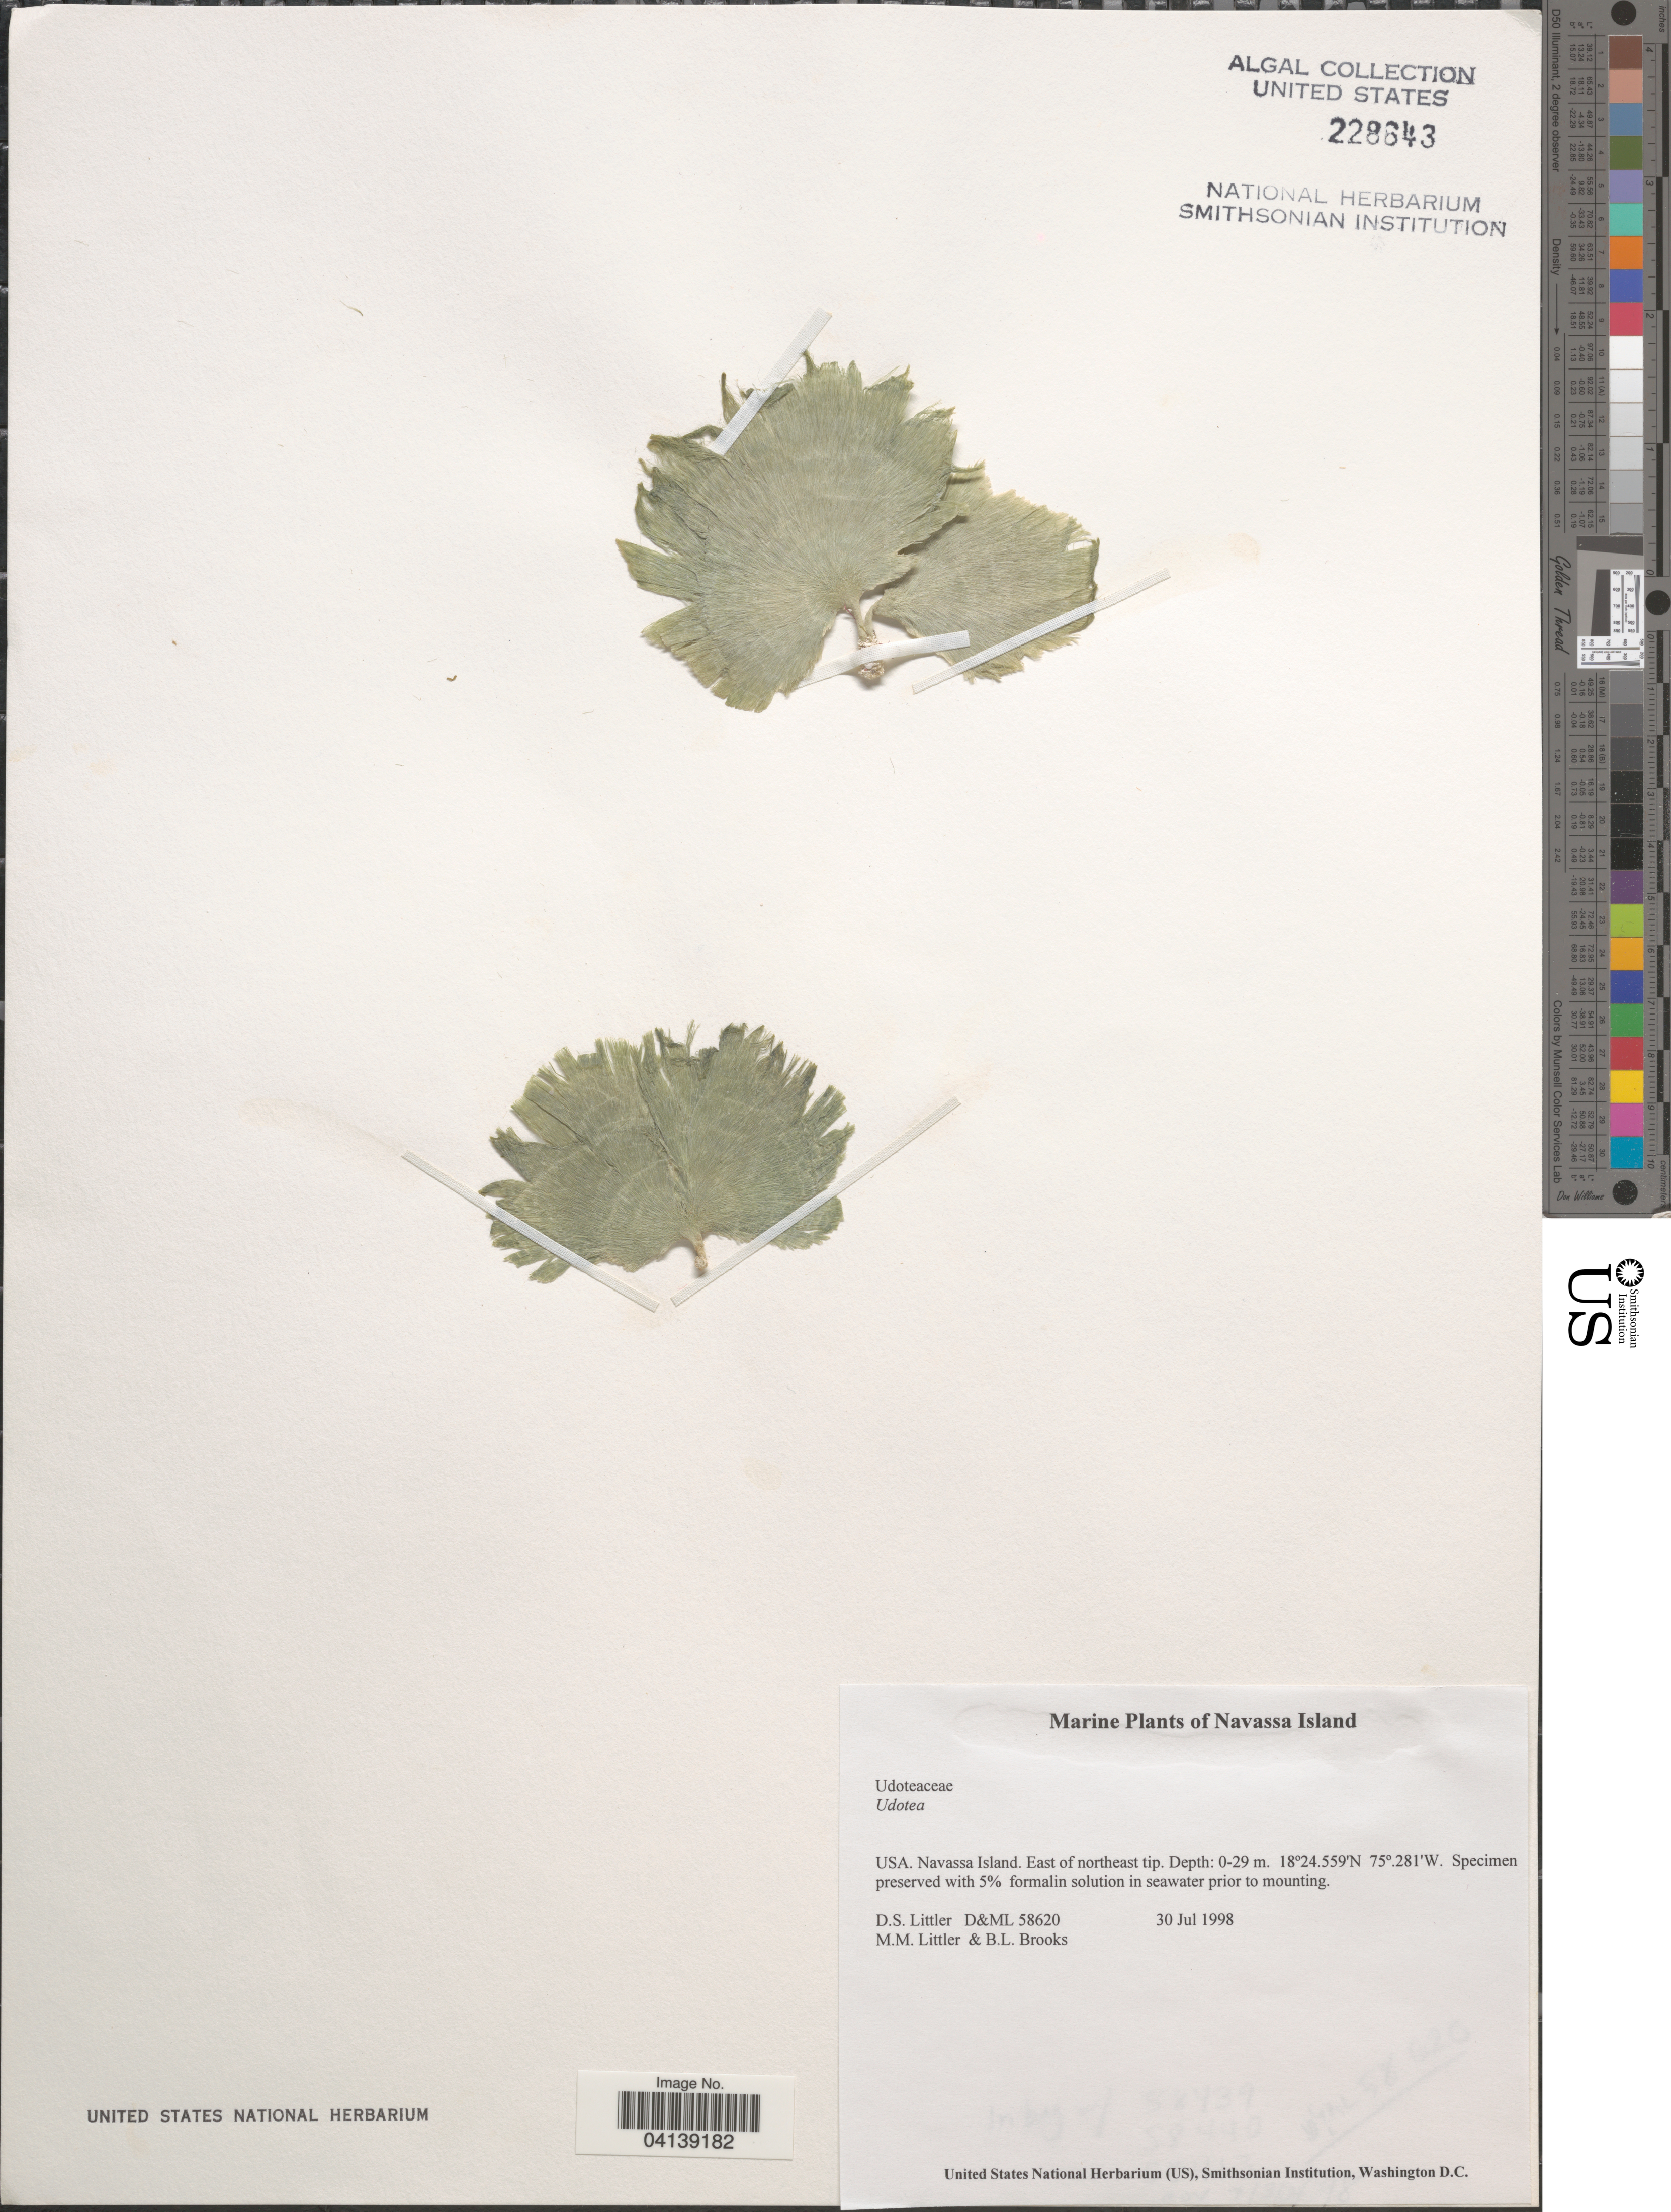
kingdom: Plantae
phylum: Chlorophyta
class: Ulvophyceae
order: Bryopsidales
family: Udoteaceae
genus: Udotea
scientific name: Udotea sp.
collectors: D. S. Littler & B. Brooks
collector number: D&ML58620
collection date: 1998-07-30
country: Navassa Island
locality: Navassa Island. East of northeast tip.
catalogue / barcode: US 228643